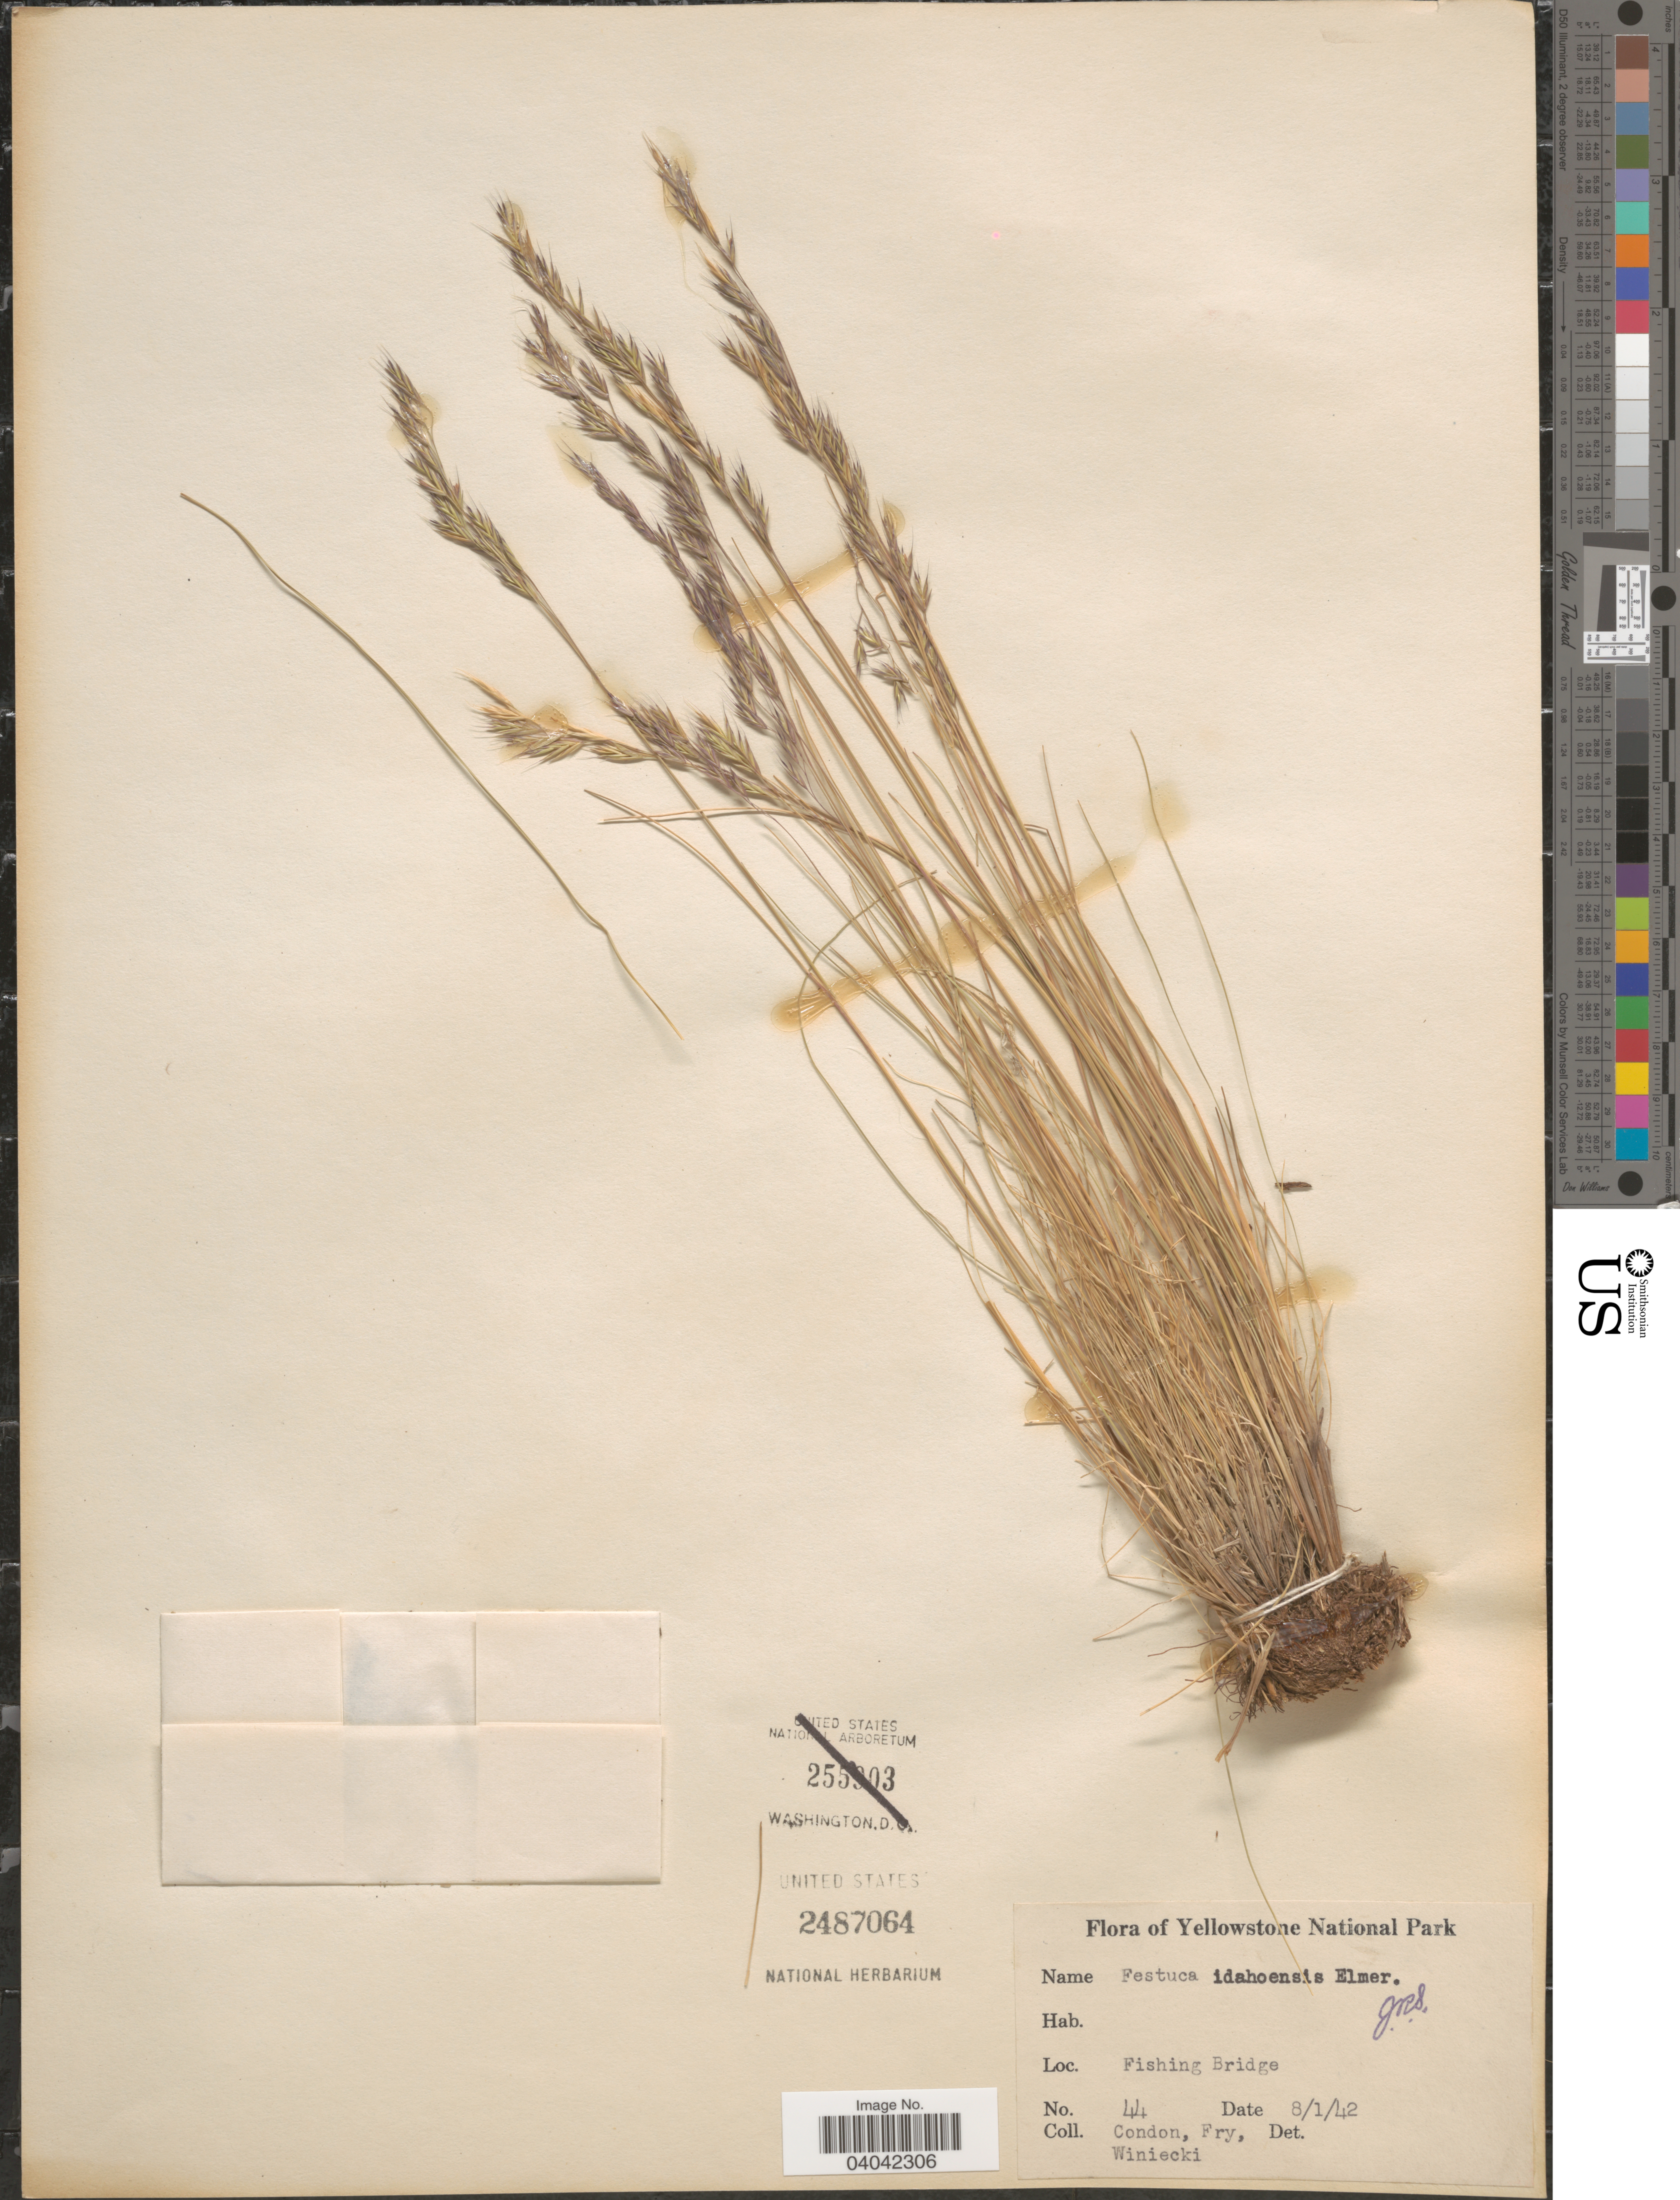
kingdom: Plantae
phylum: Tracheophyta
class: Liliopsida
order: Poales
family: Poaceae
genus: Festuca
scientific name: Festuca idahoensis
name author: Elmer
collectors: Condon, -. Fry & Winiecki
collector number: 44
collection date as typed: Transcribed d/m/y: 1/8/42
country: United States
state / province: Wyoming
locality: Yellowstone National Park. Fishing Bridge.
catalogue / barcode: US 2487064